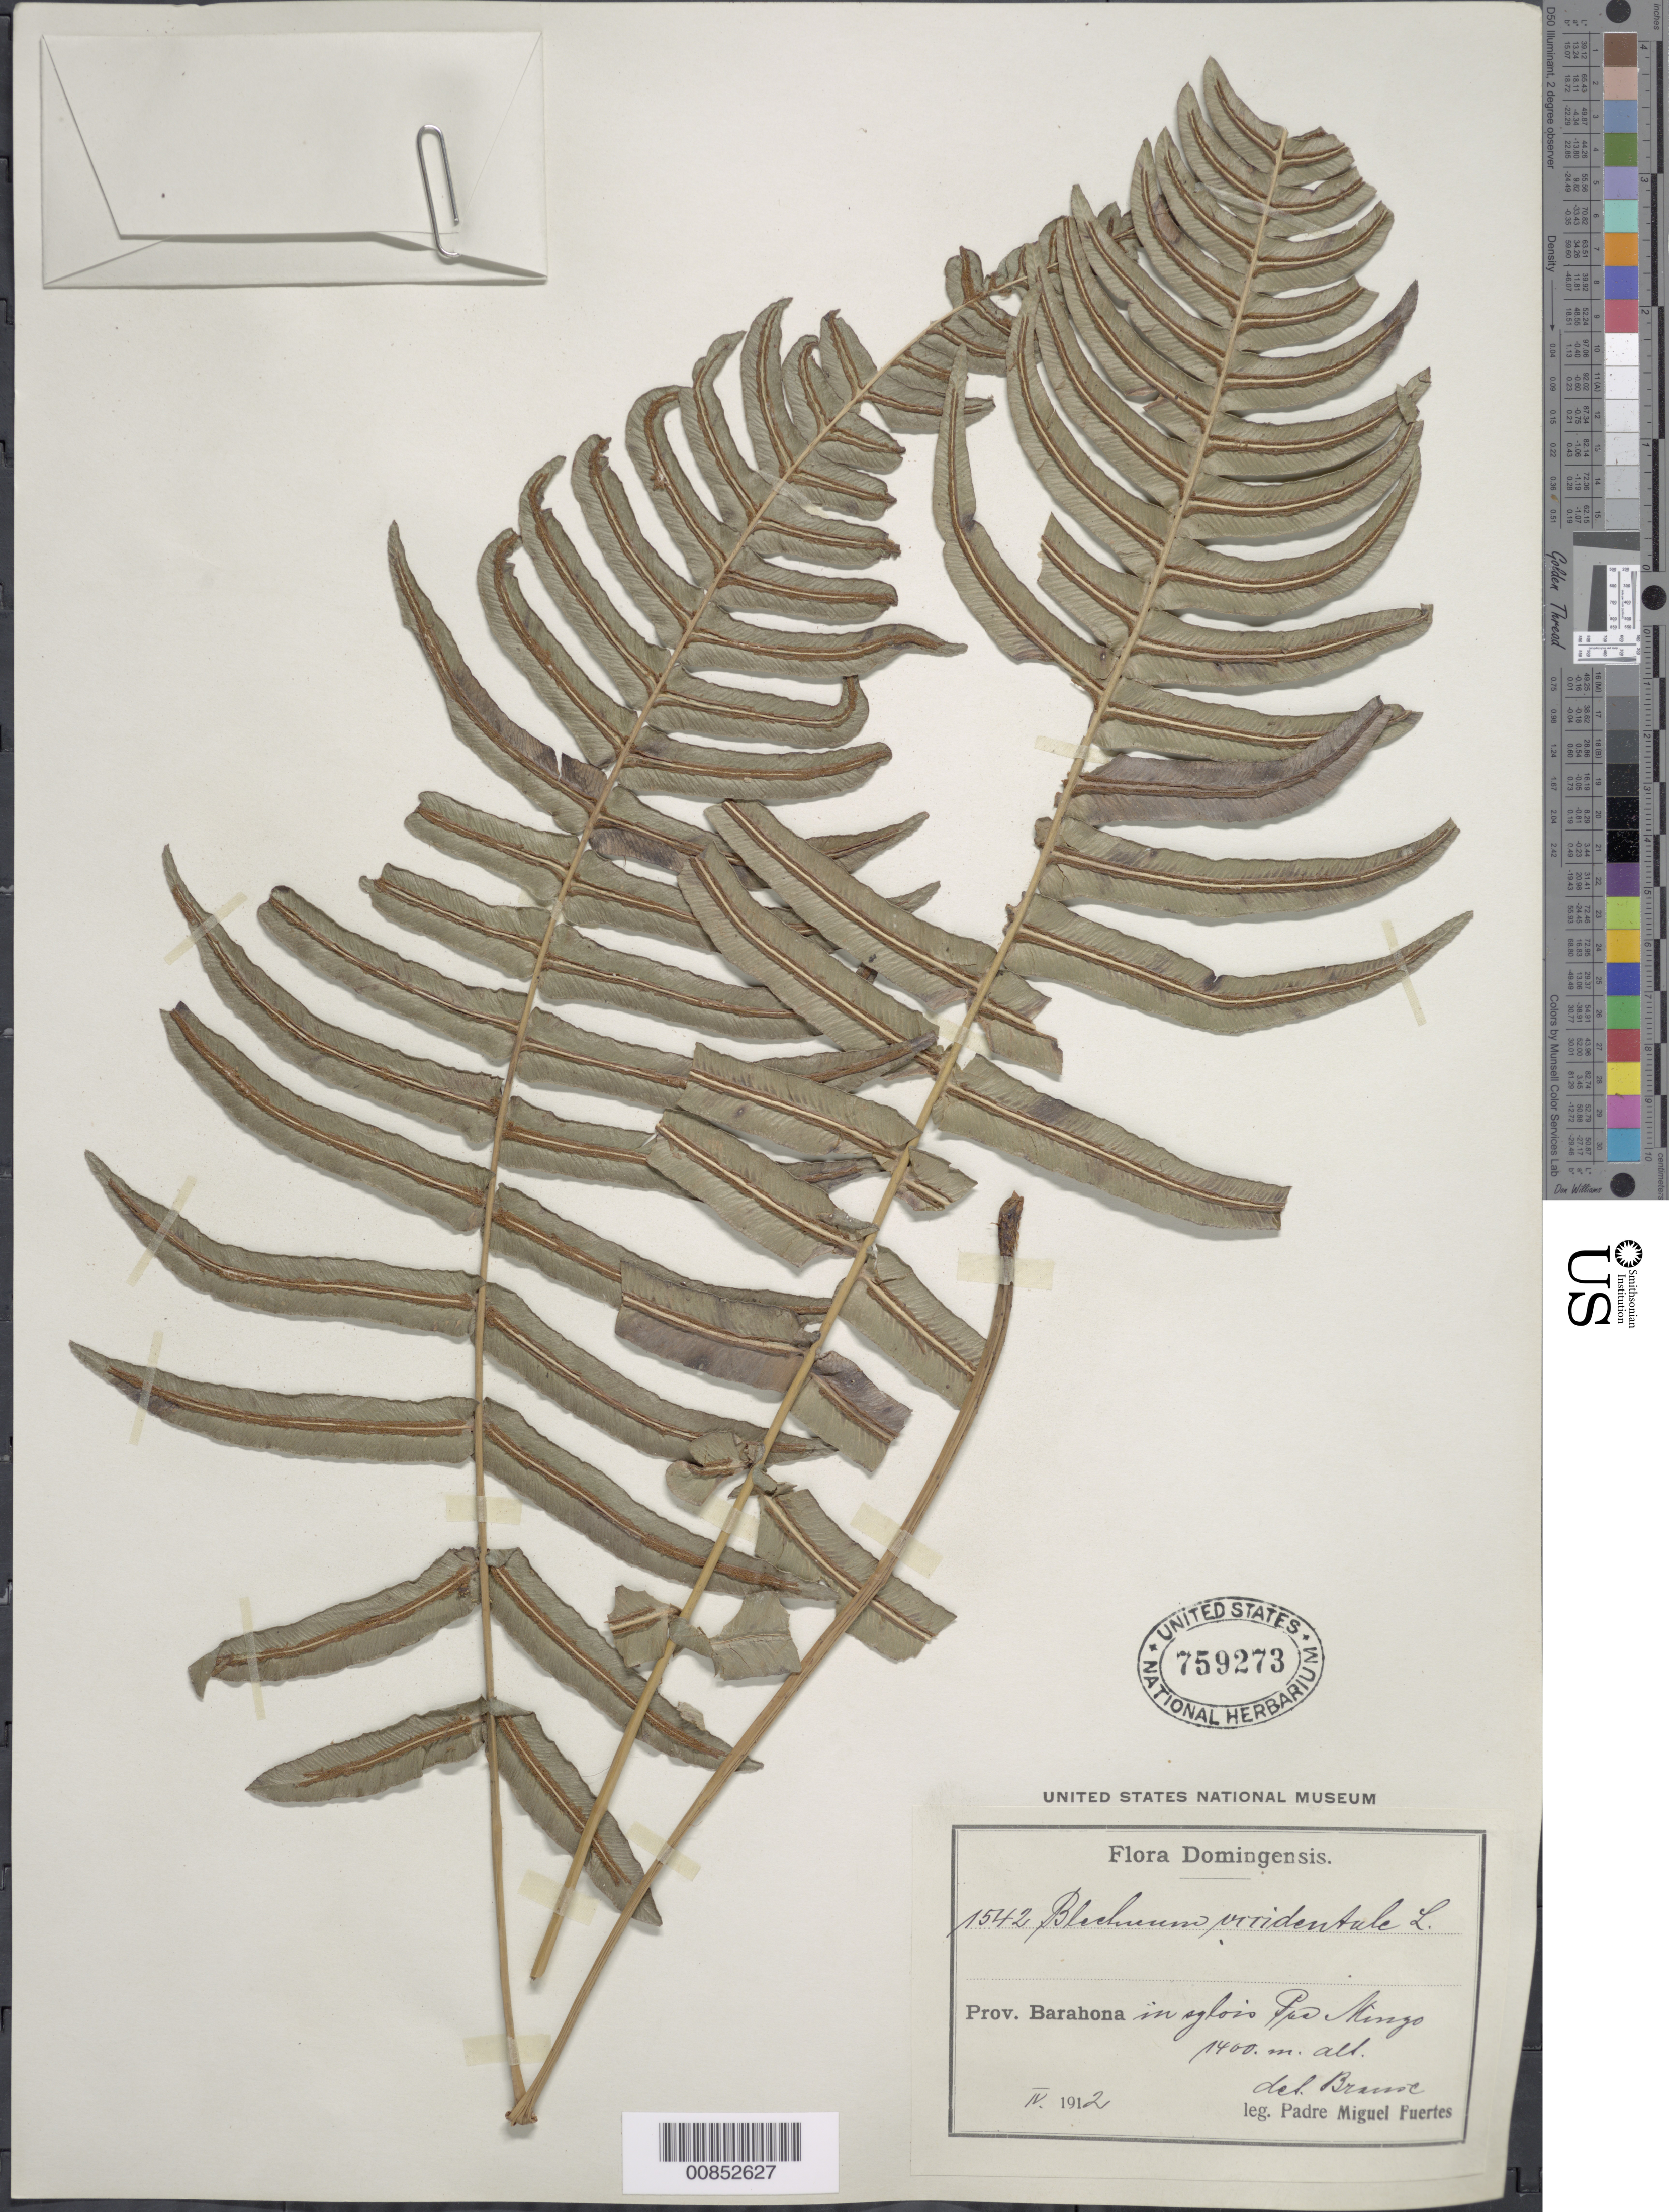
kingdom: Plantae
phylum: Tracheophyta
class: Polypodiopsida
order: Polypodiales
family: Blechnaceae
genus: Blechnum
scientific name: Blechnum occidentale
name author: L.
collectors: M. D. Fuertes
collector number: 1542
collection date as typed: Apr 1912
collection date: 1912-04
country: Dominican Republic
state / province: Barahona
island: Hispaniola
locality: Pas Mingo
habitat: Sylvis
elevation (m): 1400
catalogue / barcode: US 759273